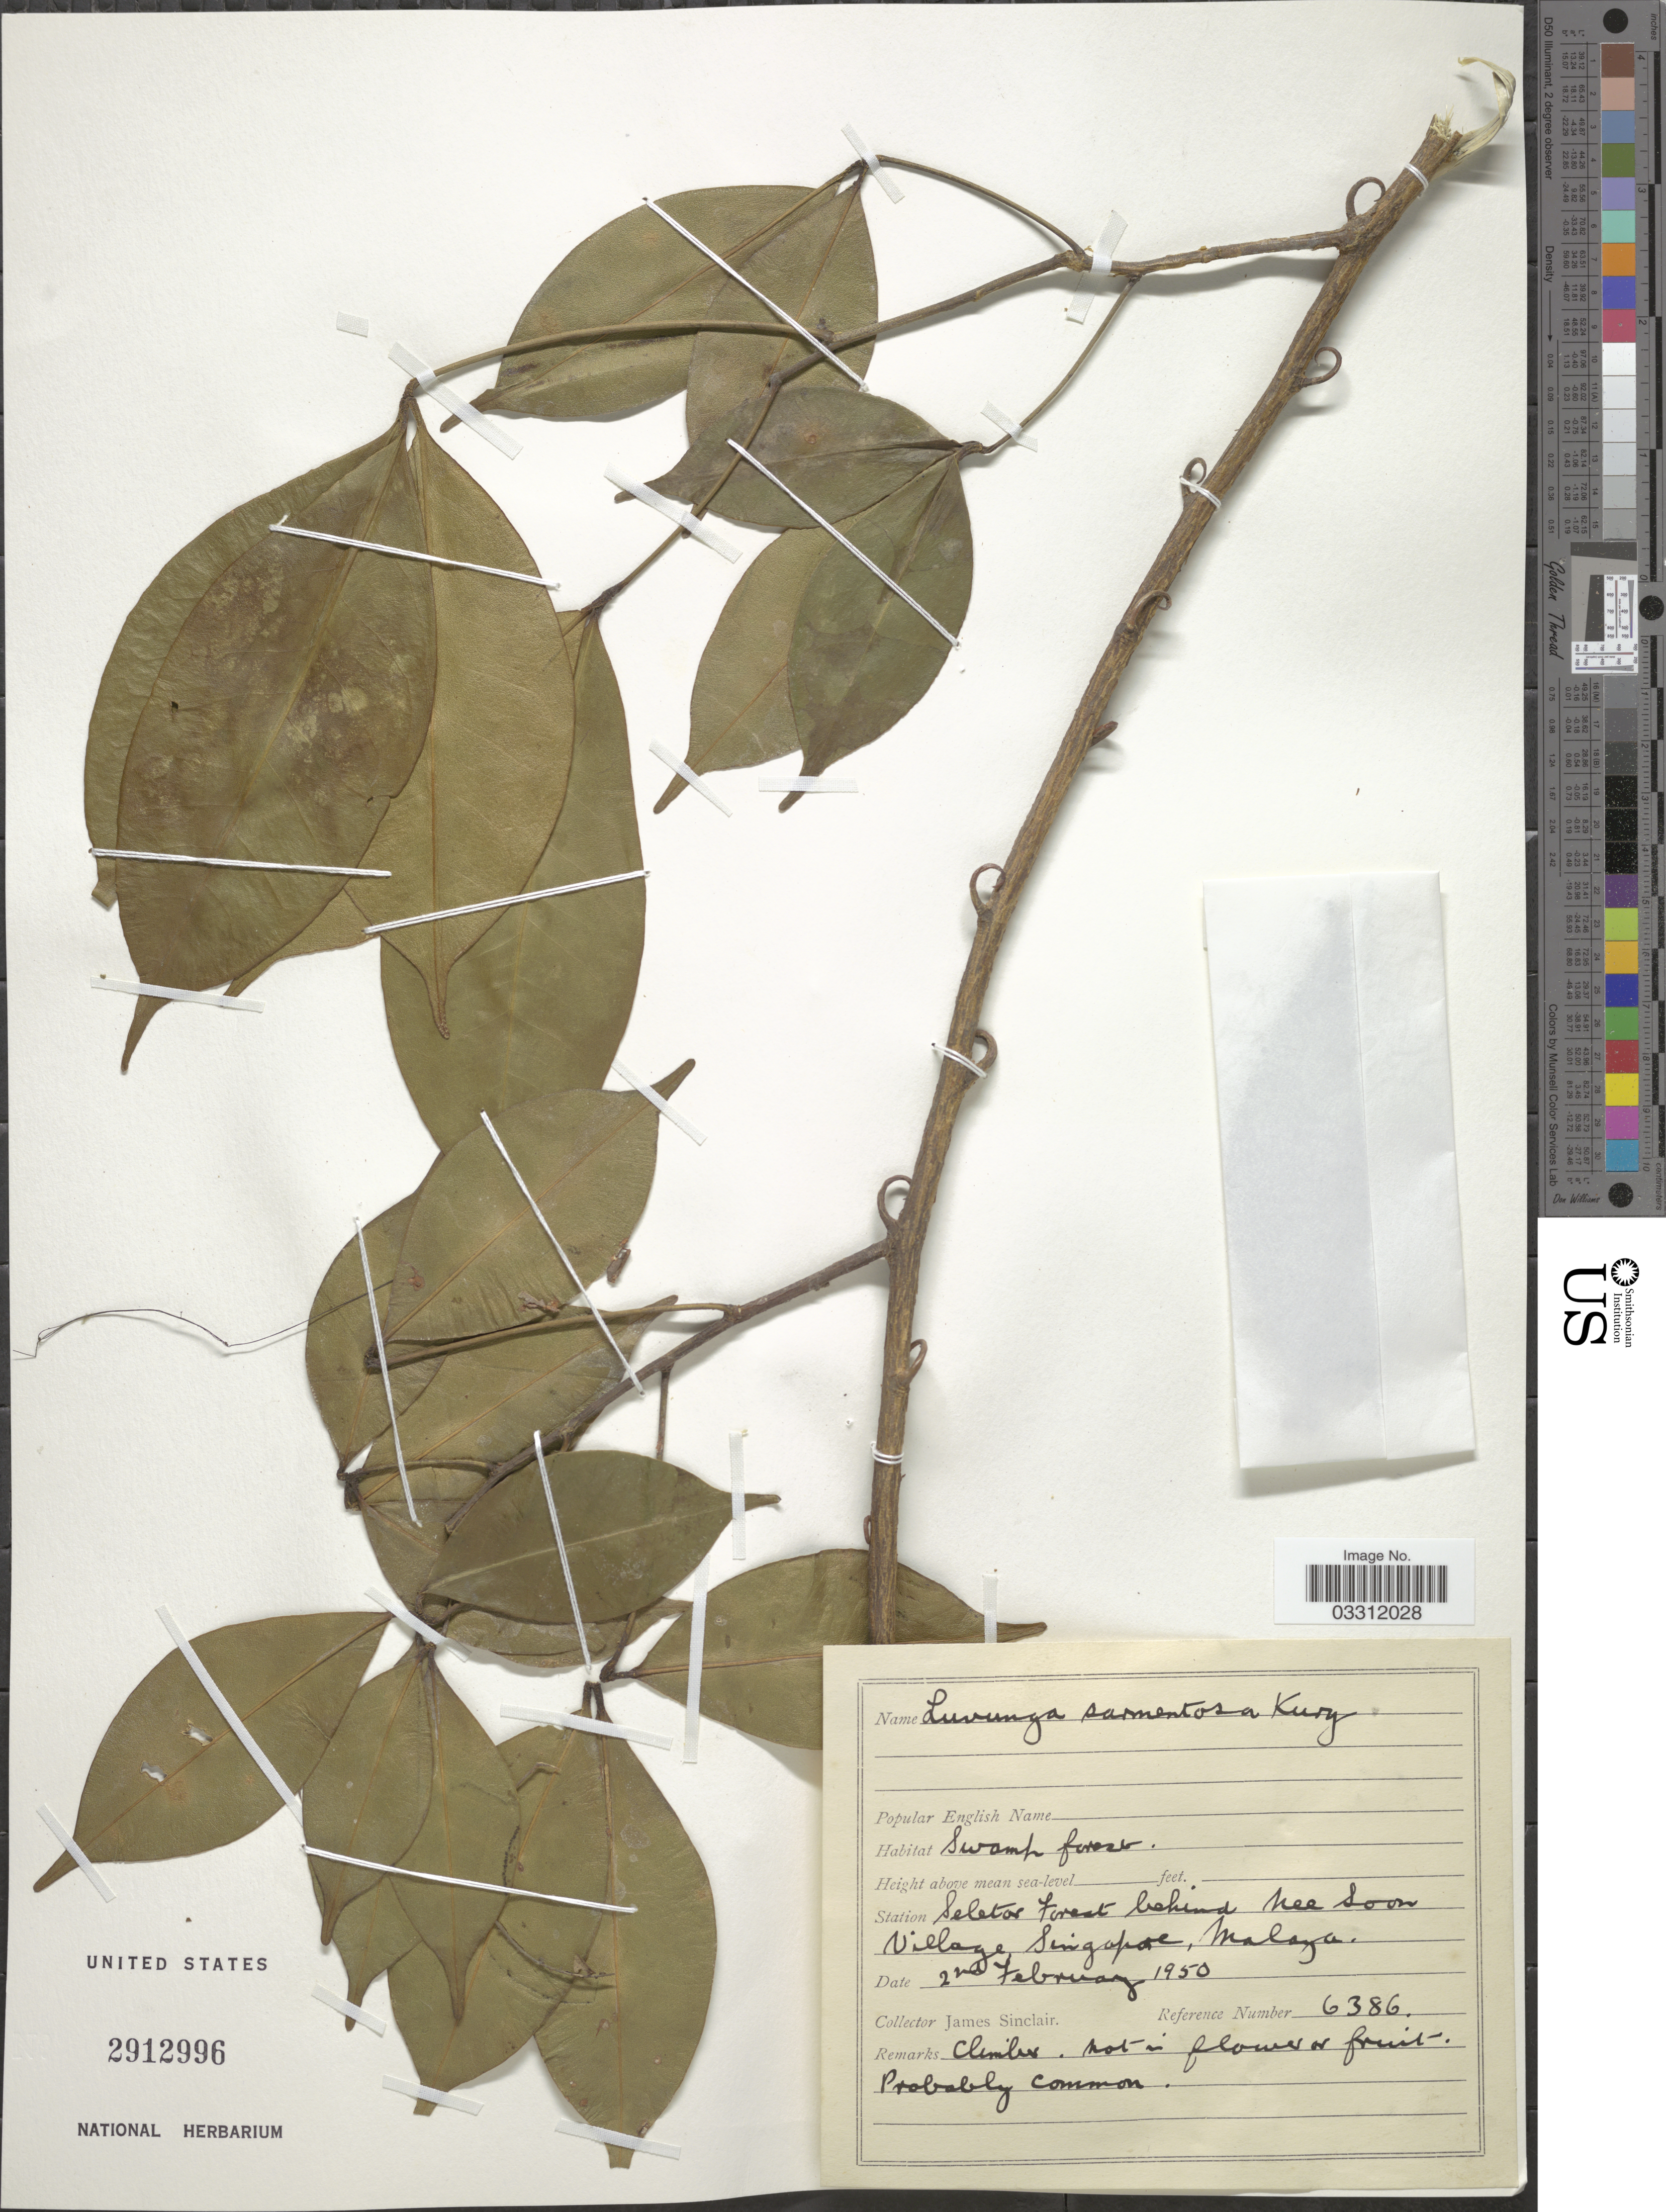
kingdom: Plantae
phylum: Tracheophyta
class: Magnoliopsida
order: Sapindales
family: Rutaceae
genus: Luvunga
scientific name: Luvunga sarmentosa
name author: Kurz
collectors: J. Sinclair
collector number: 6386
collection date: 1950-02-02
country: Singapore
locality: Station Selector Forest behind Nee Soon Village, Singapore, Malaya.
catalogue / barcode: US 2912996